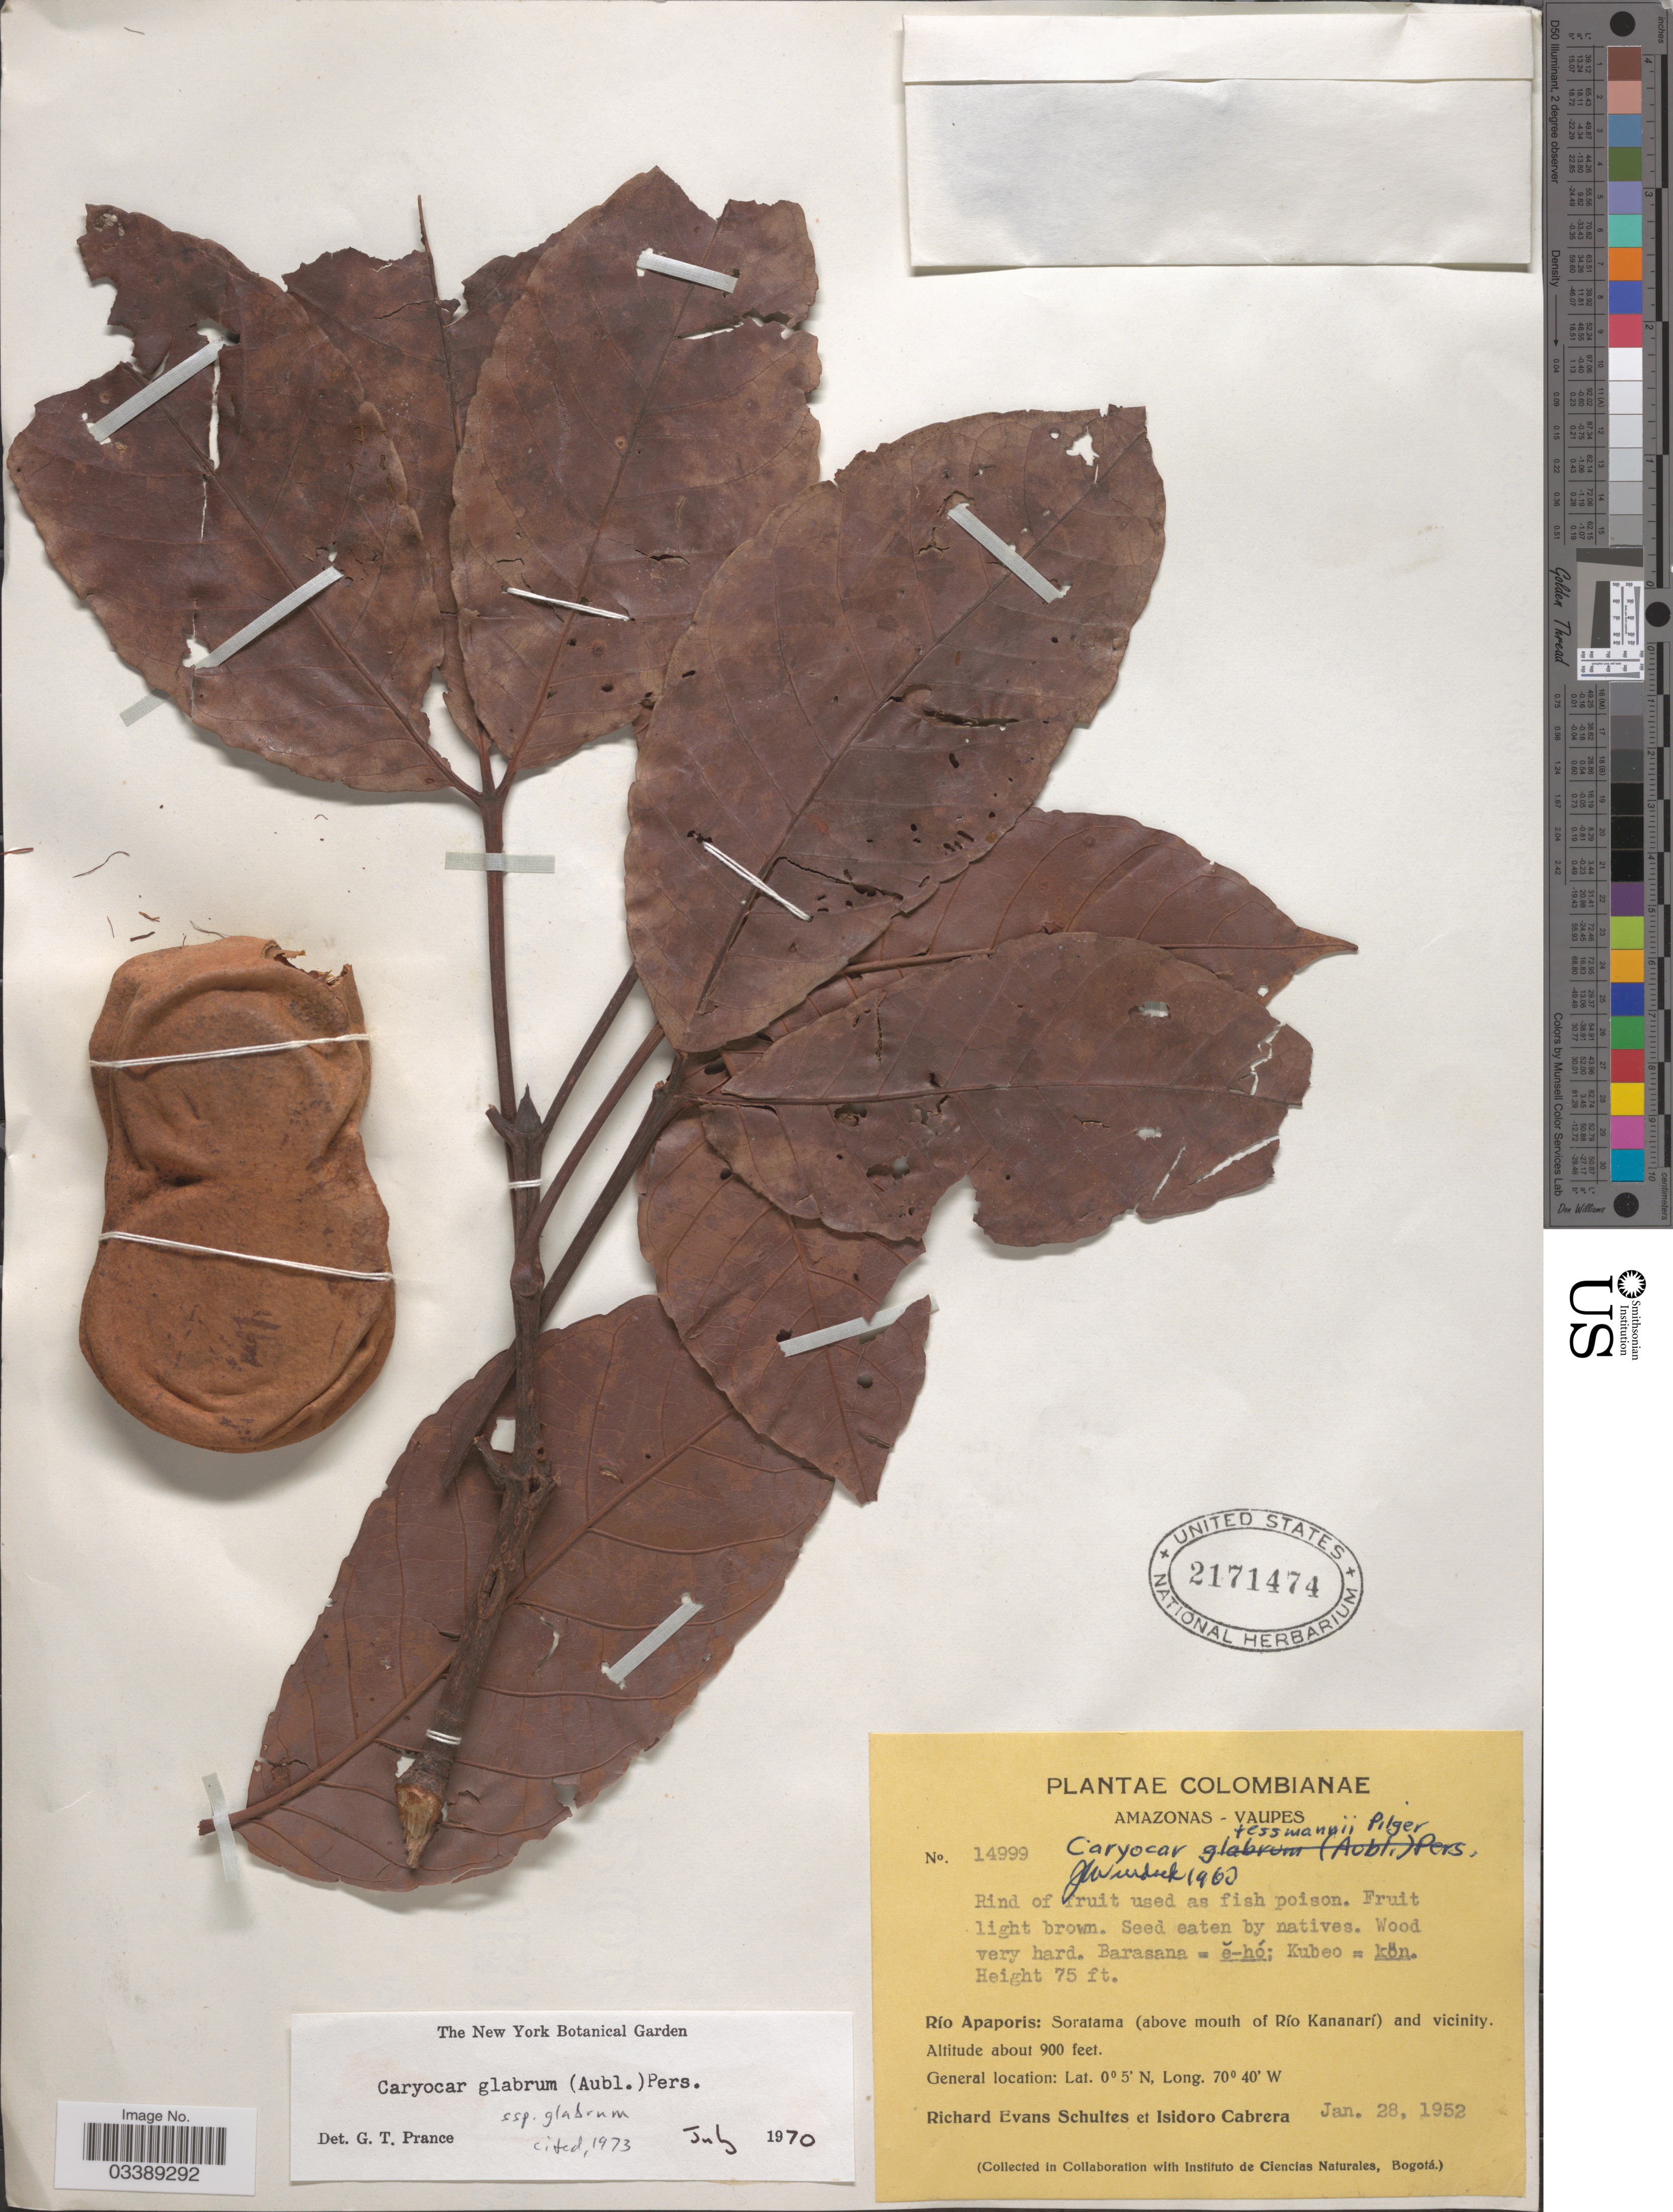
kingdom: Plantae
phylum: Tracheophyta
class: Magnoliopsida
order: Malpighiales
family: Caryocaraceae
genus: Caryocar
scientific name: Caryocar glabrum subsp. glabrum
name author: (Aubl.) Pers.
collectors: R. E. Schultes & I. Cabrera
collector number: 14999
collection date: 1952-01-28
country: Colombia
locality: Amazonas-Vaupes. Río Apaporis: Soratama (above mouth of Río Kananarí) and vicinity.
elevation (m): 274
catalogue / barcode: US 2171474